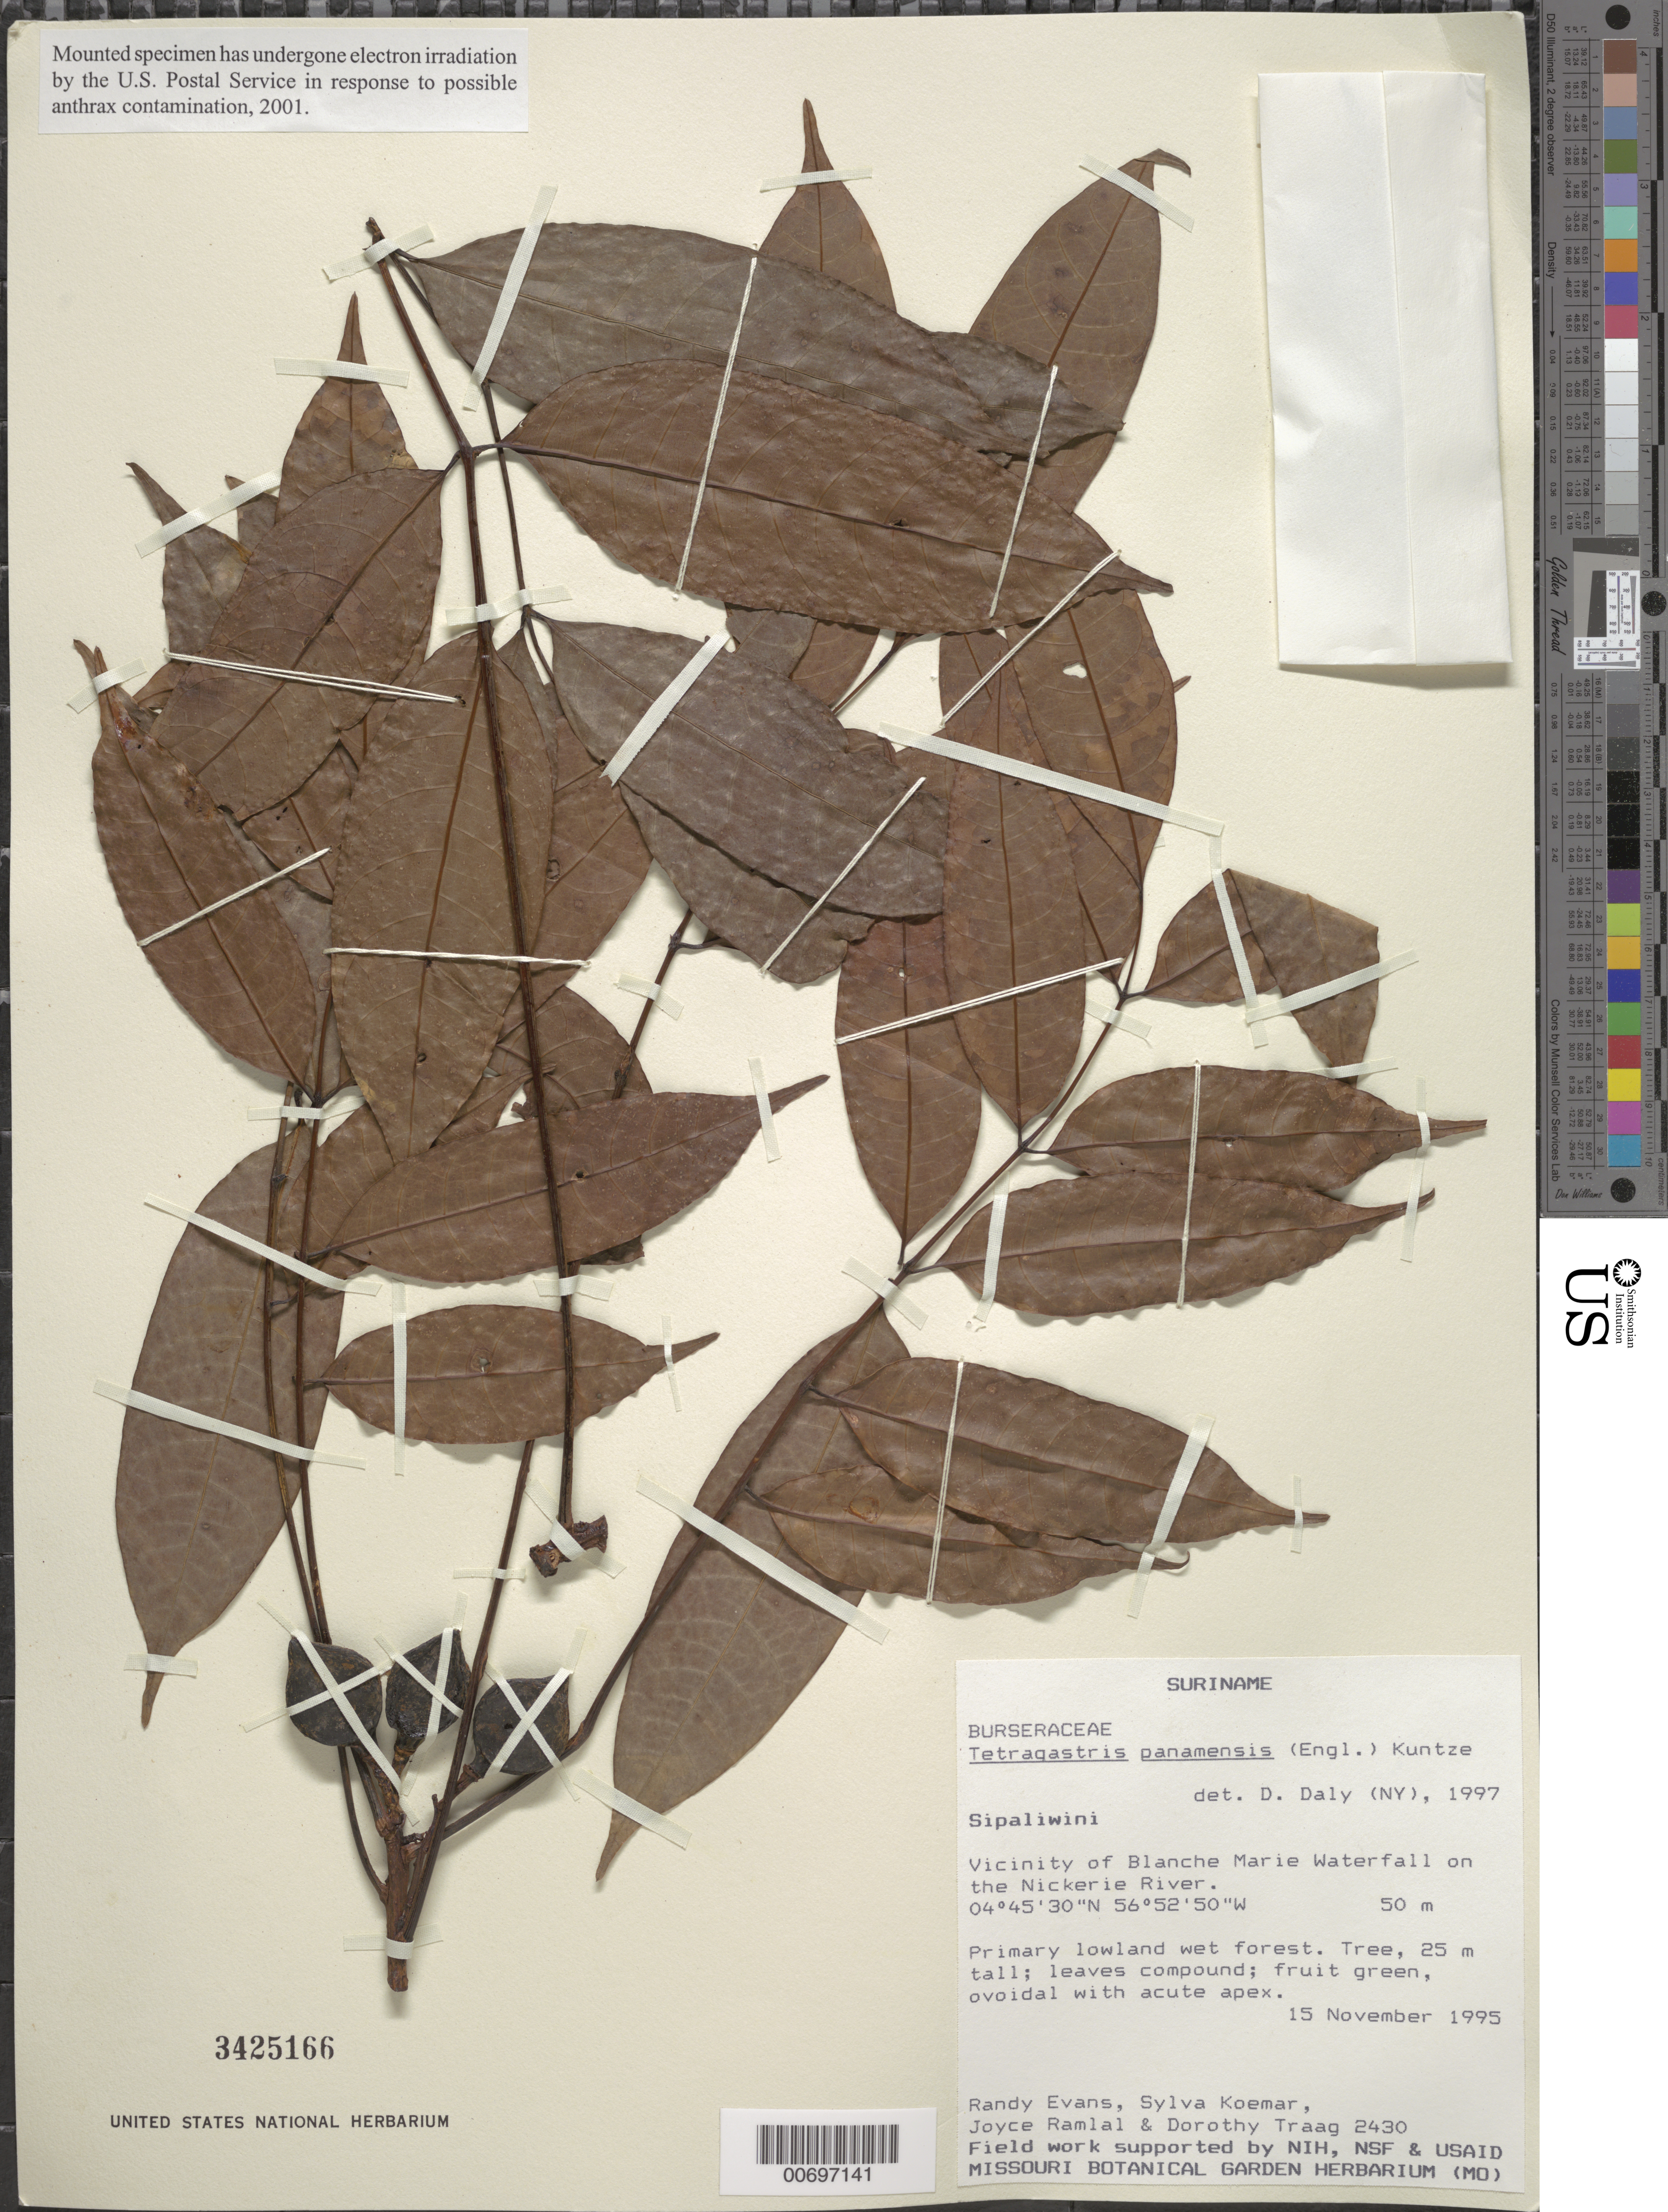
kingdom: Plantae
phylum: Tracheophyta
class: Magnoliopsida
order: Sapindales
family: Burseraceae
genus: Protium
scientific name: Protium stevensonii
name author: (Standl.) Daly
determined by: Daly, Douglas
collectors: R. Evans, S. Koemar, J. Ramlal & D. Traag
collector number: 2430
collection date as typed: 15-Nov-95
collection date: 1995-11-15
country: Suriname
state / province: Sipaliwini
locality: Blanche Marie Waterfall, vic., on Nickerie R.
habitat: Primary lowland wet forest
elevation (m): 50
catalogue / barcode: US 3425166